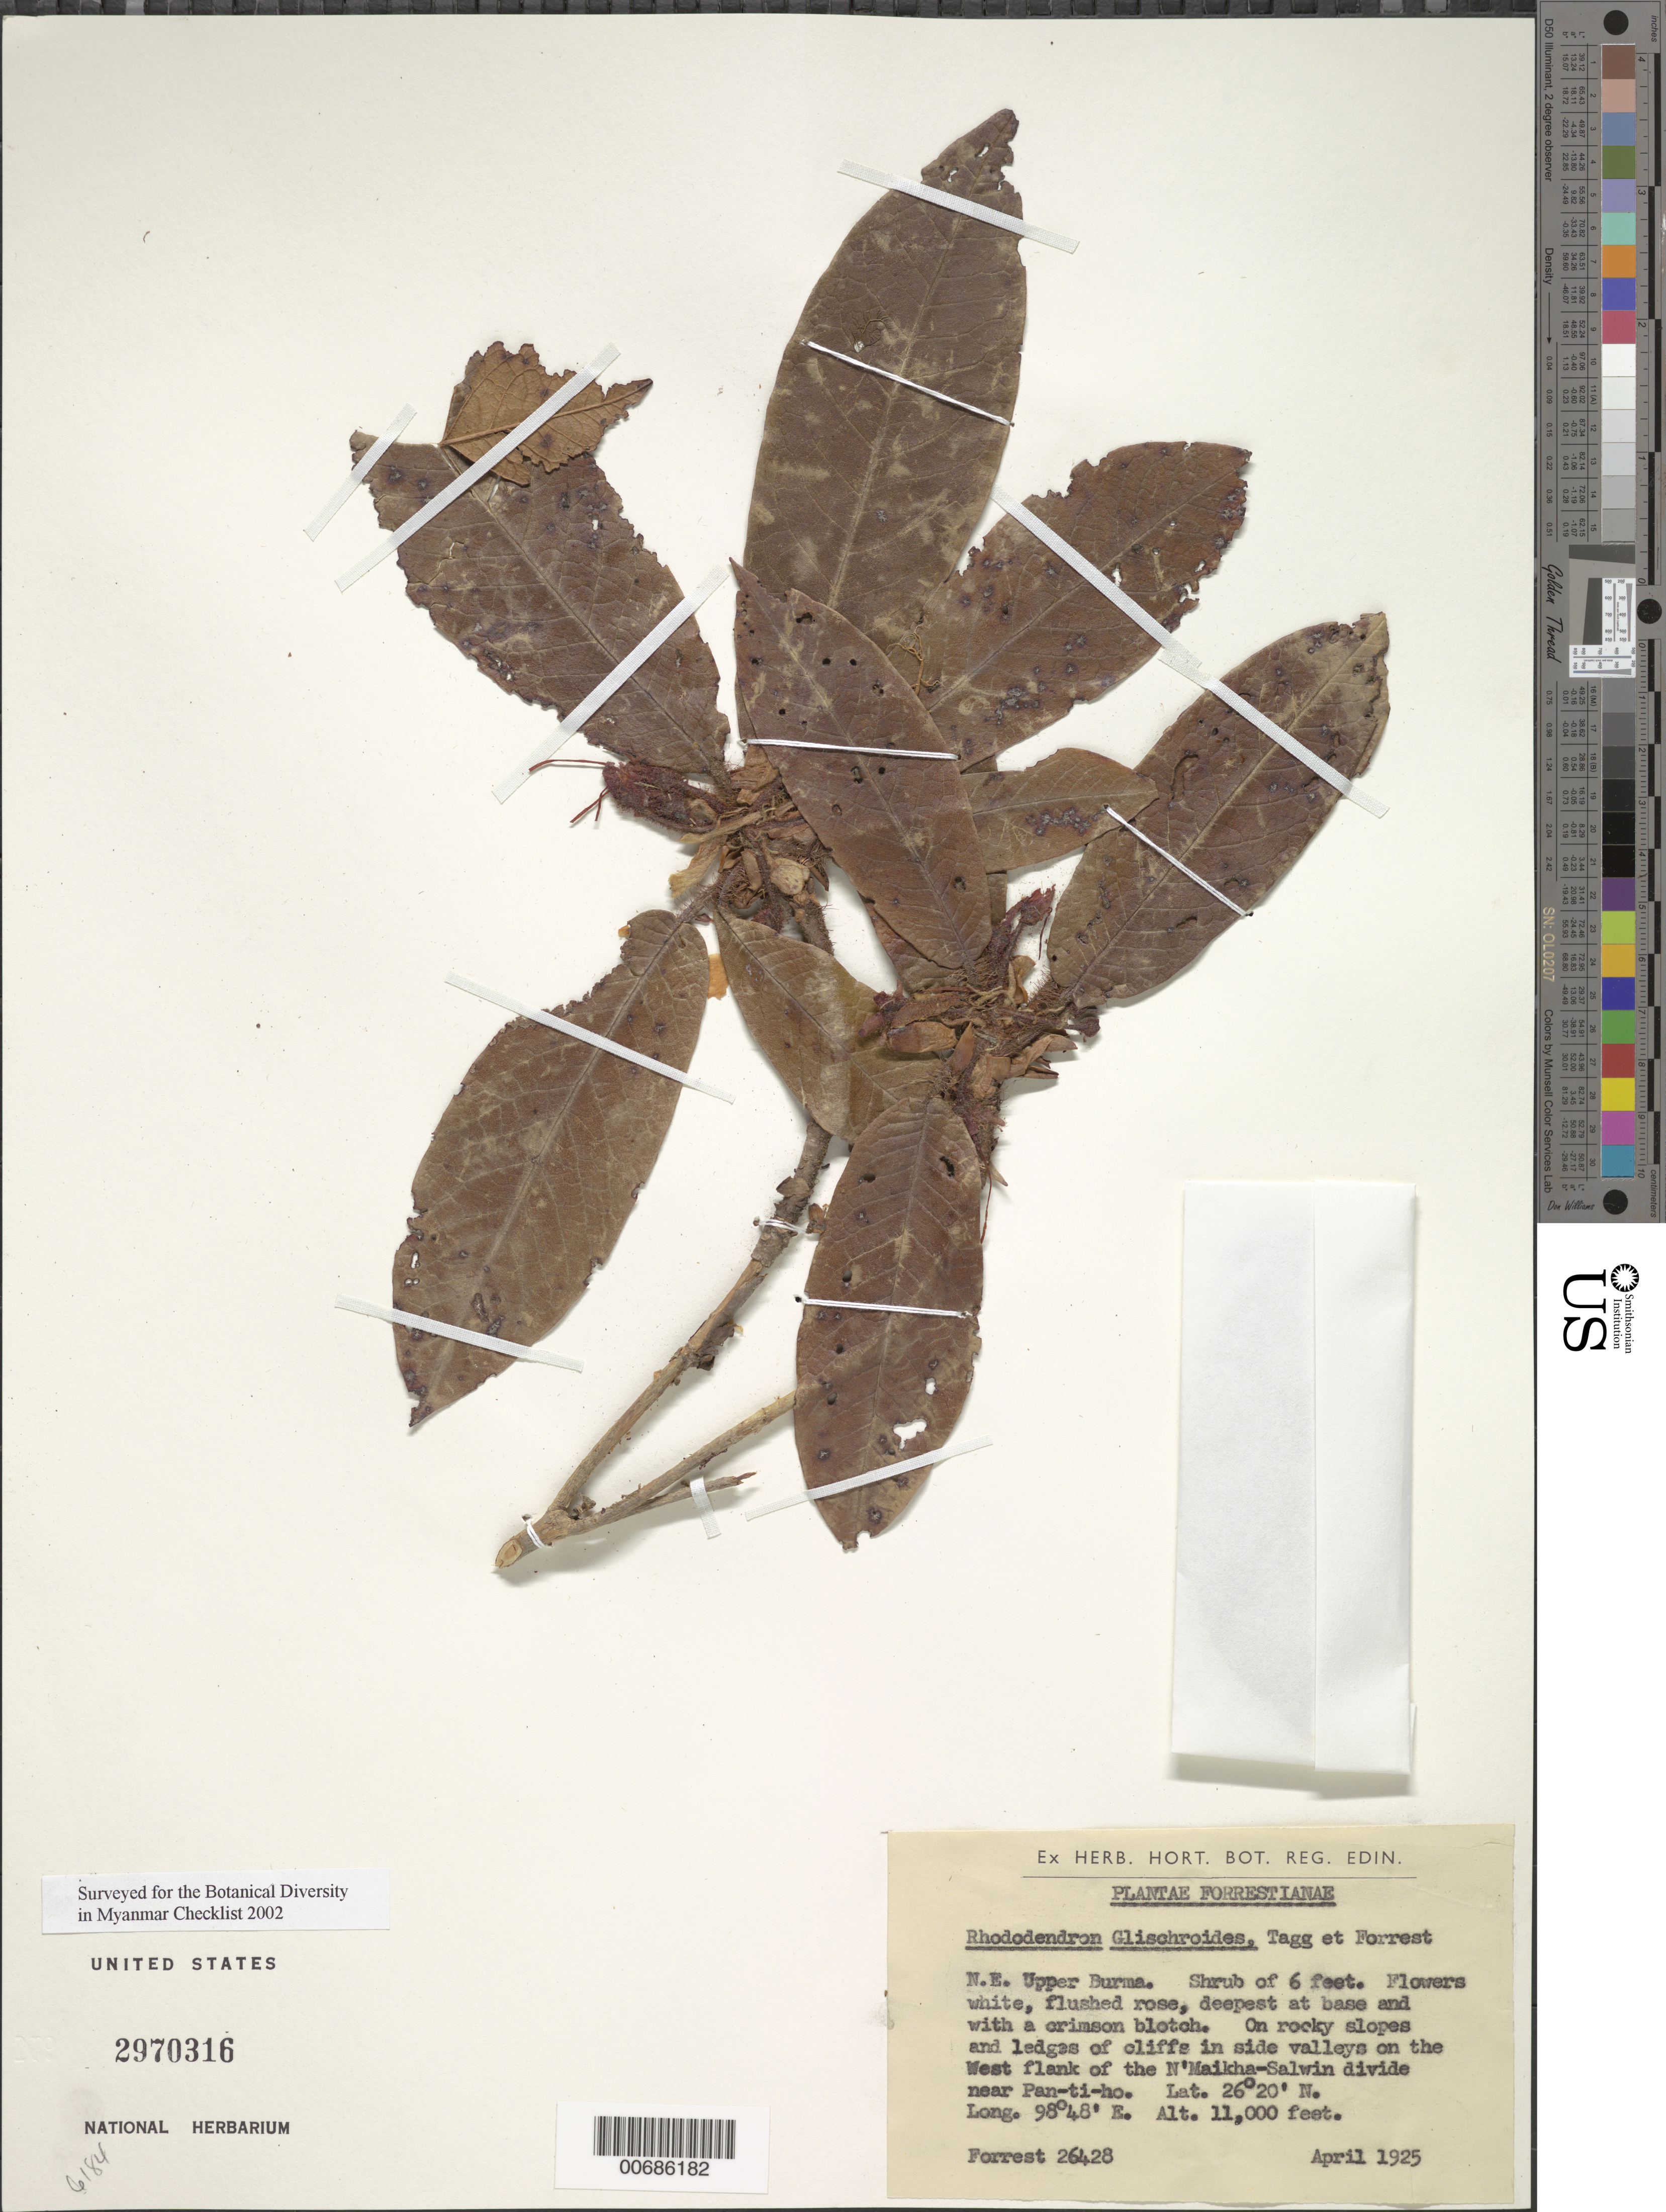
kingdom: Plantae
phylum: Tracheophyta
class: Magnoliopsida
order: Ericales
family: Ericaceae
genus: Rhododendron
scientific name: Rhododendron glischroides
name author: Tagg & Forrest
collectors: G. Forrest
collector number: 26428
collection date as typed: Apr 1925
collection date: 1925-04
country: Myanmar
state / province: Kachin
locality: N'Maikha-Salwin Divide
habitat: Rocky slopes and ledges of cliffs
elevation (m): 3353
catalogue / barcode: US 2970316